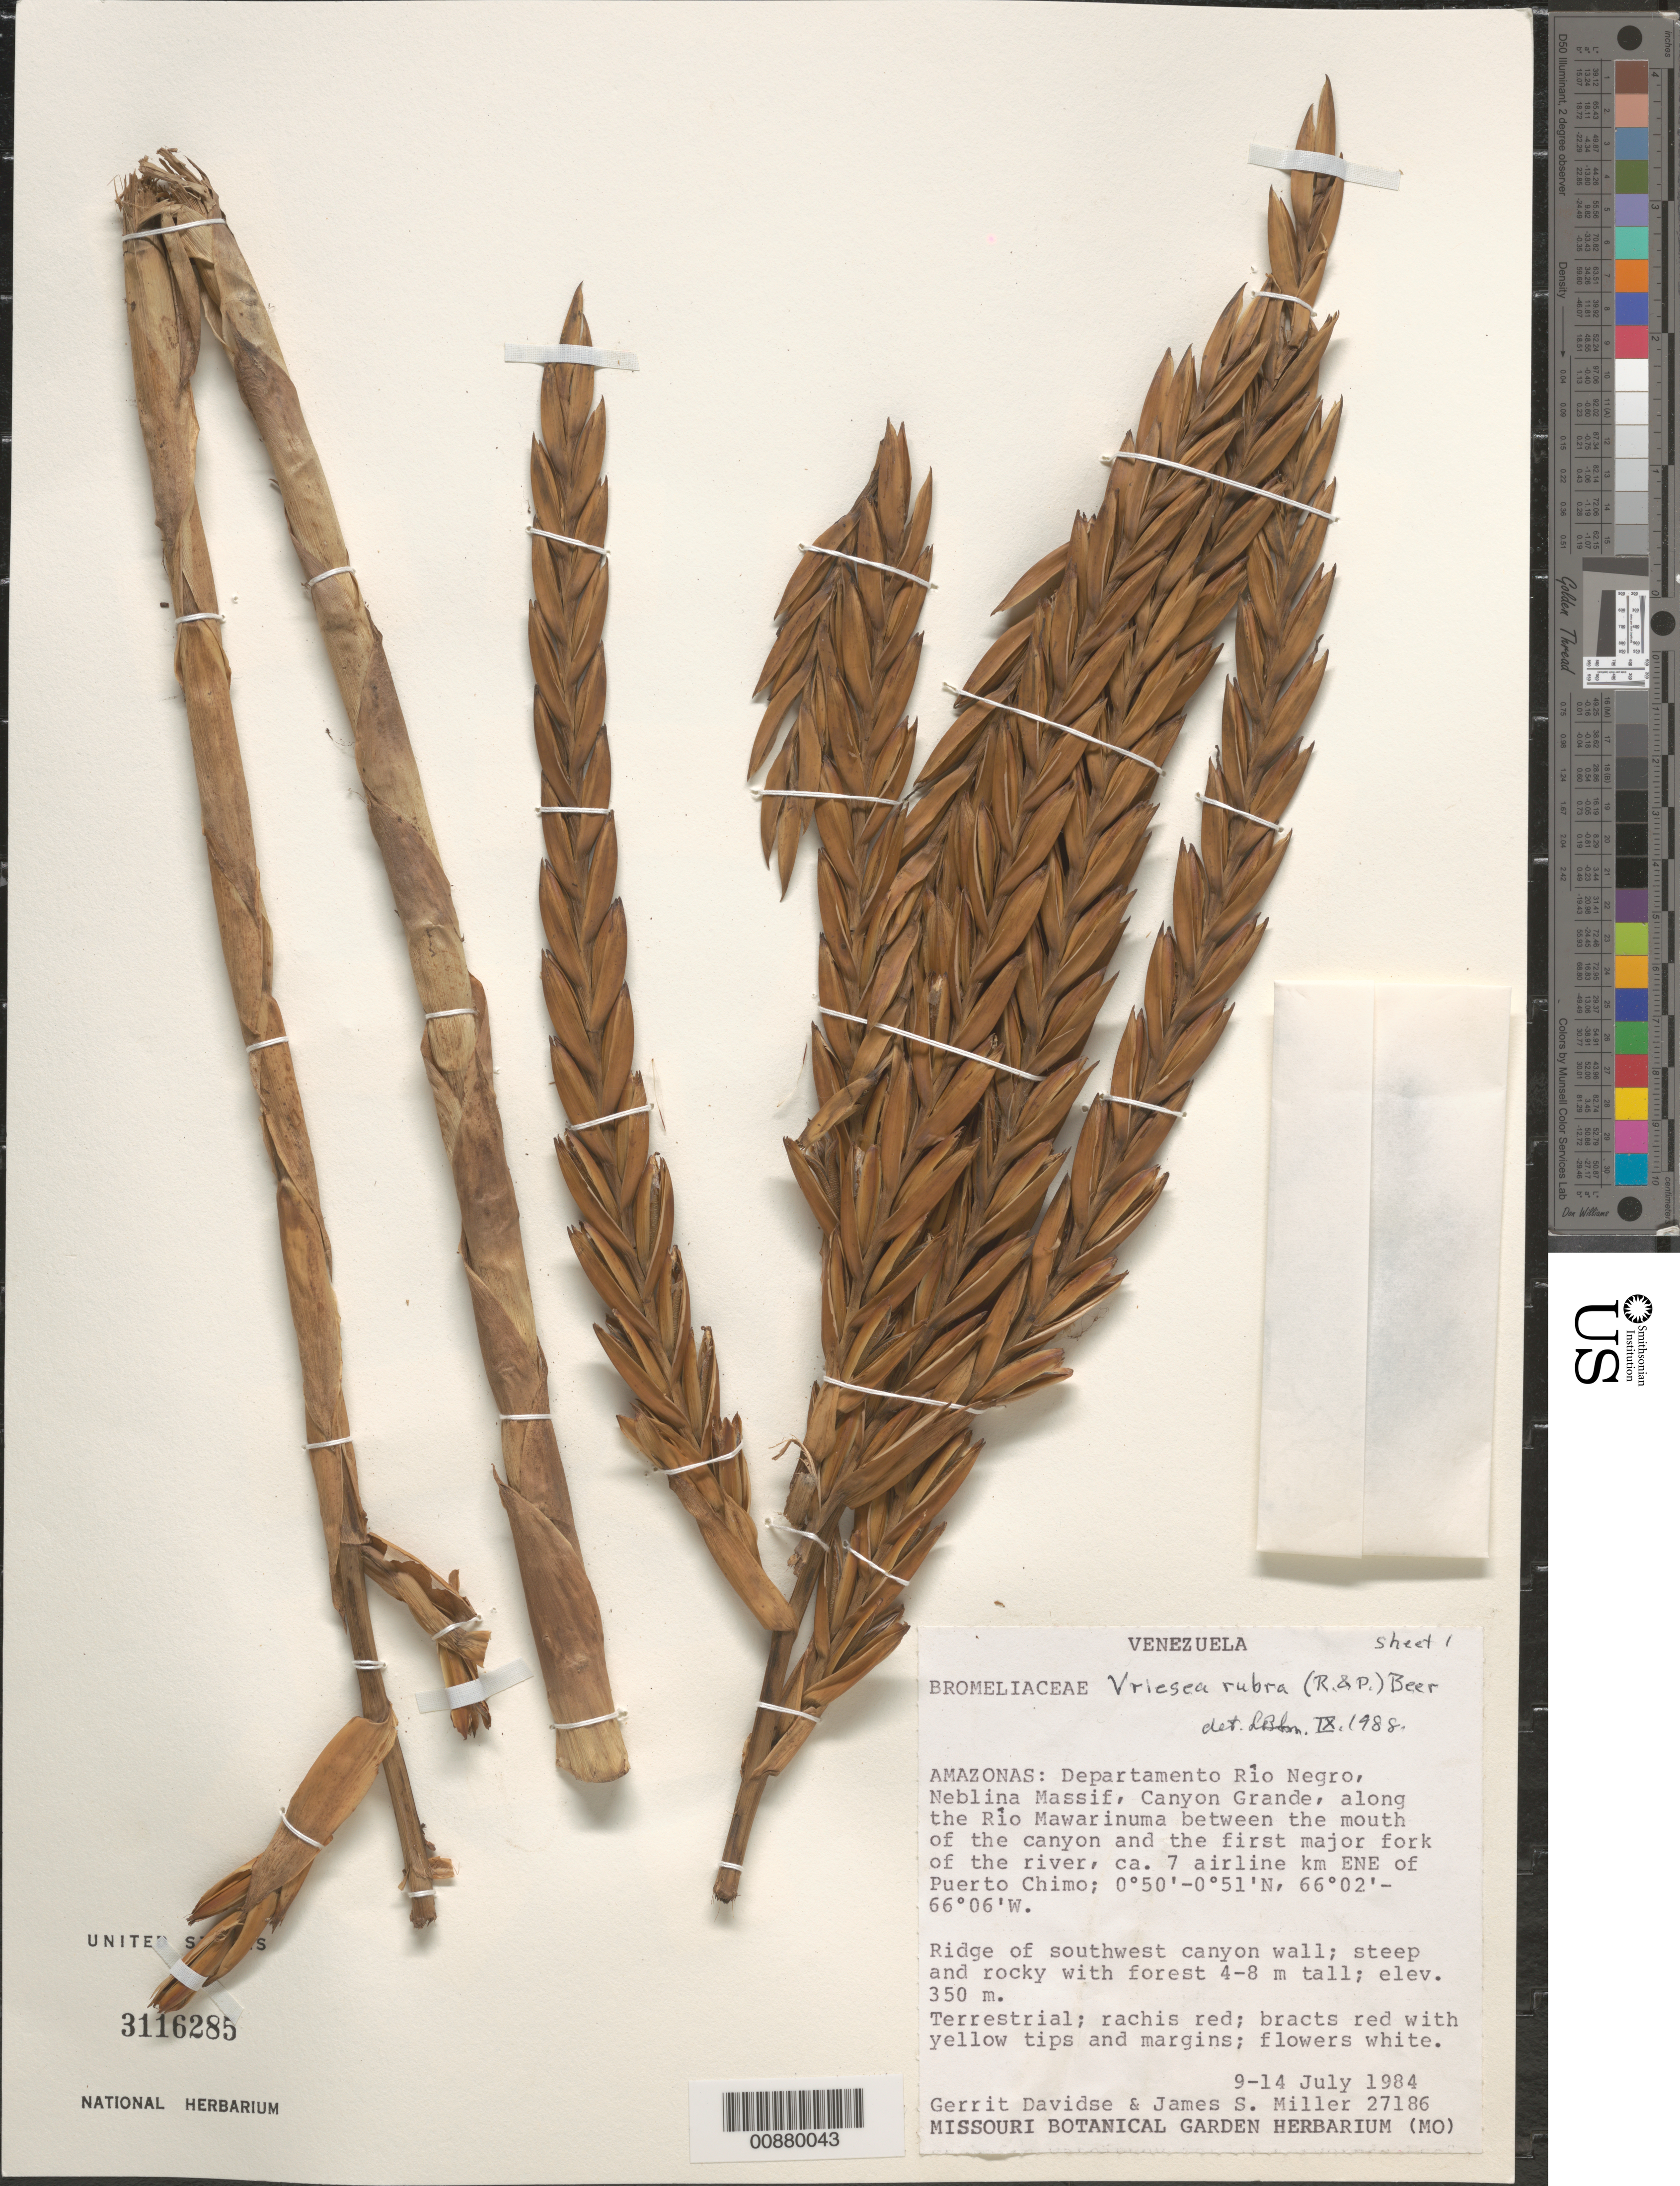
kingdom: Plantae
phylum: Tracheophyta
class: Liliopsida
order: Poales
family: Bromeliaceae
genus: Vriesea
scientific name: Vriesea rubra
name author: (Ruiz & Pav.) Beer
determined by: Smith, Lyman B., (US), NMNH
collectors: G. Davidse & J. S. Miller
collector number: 27186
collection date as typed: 9-Jul-84 to 14-Jul-84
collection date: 1984-07-09/1984-07-14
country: Venezuela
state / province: Amazonas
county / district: Río Negro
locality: Neblina Massif, Canyon Grande, along Río Mawarinuma, 7 airline km E-NE of Puerto Chimo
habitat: Ridge of SW canyon wall, steep & rocky with forest 4-8m tall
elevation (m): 350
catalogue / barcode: US 3116285